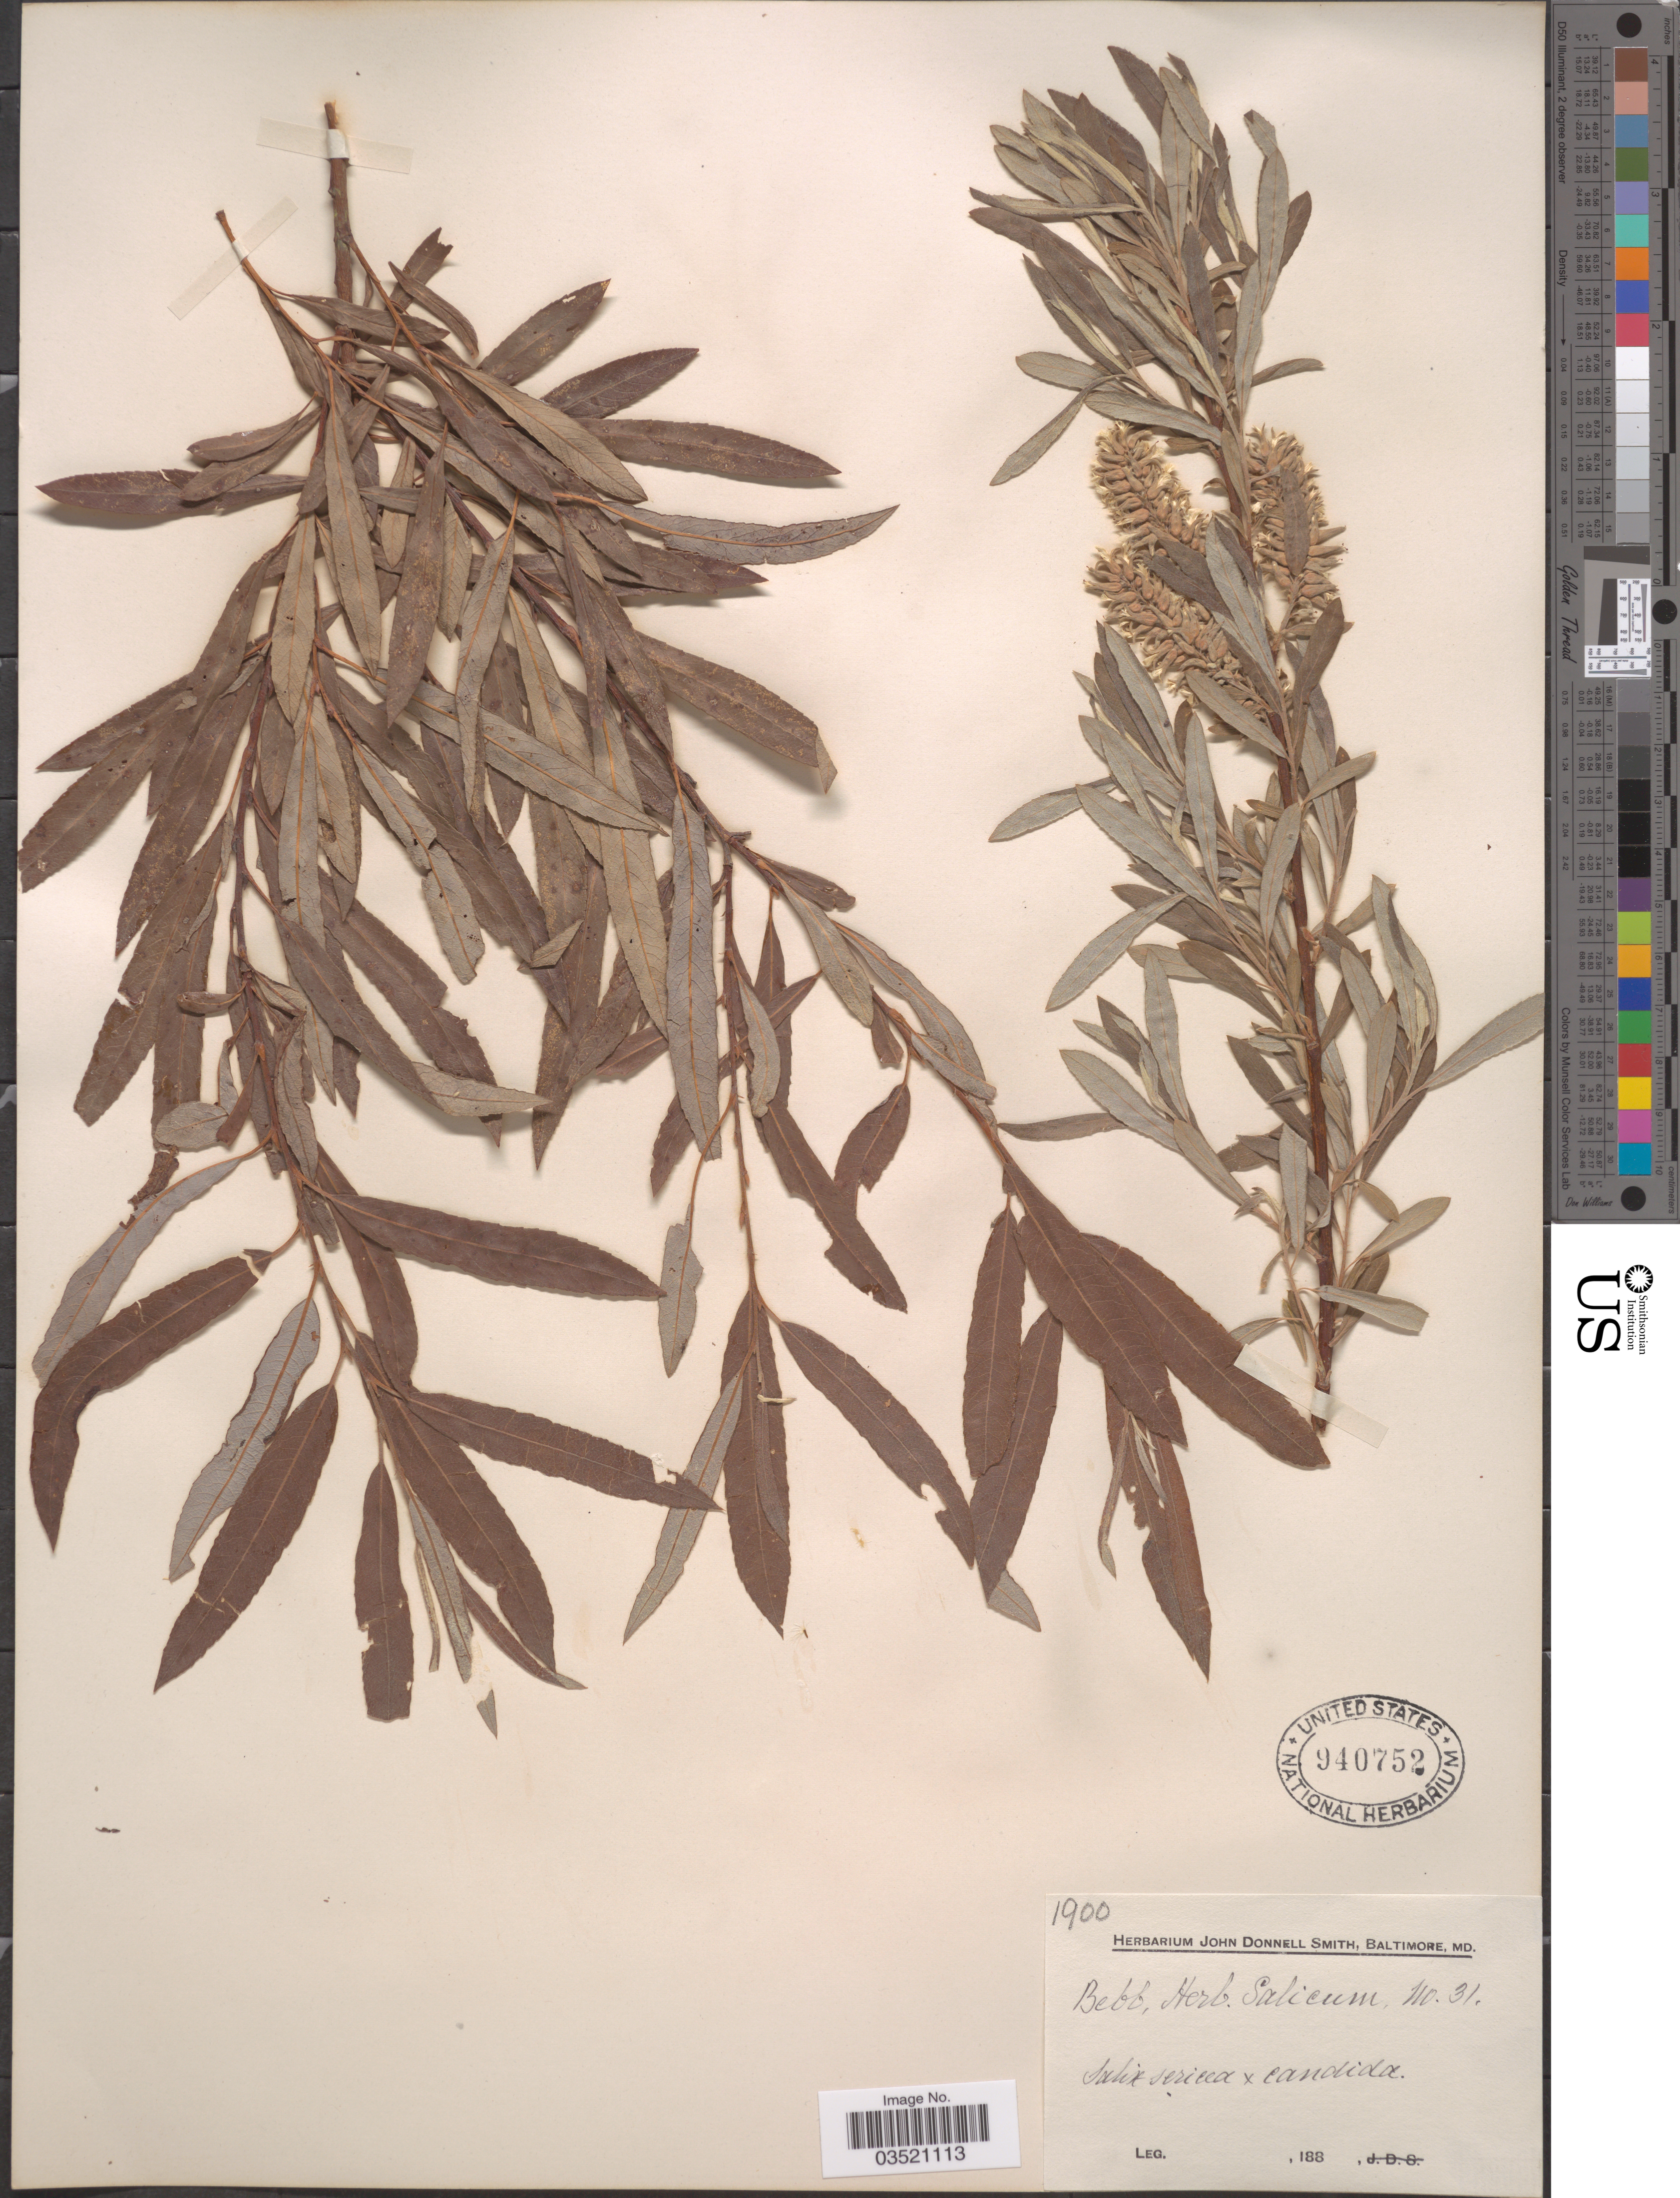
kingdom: Plantae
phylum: Tracheophyta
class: Magnoliopsida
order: Malpighiales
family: Salicaceae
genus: Salix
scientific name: Salix sericea x S. candida Flüggé ex Willd.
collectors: ex Herb. John Donnell Smith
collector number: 31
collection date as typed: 188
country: United States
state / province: Maryland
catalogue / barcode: US 940752